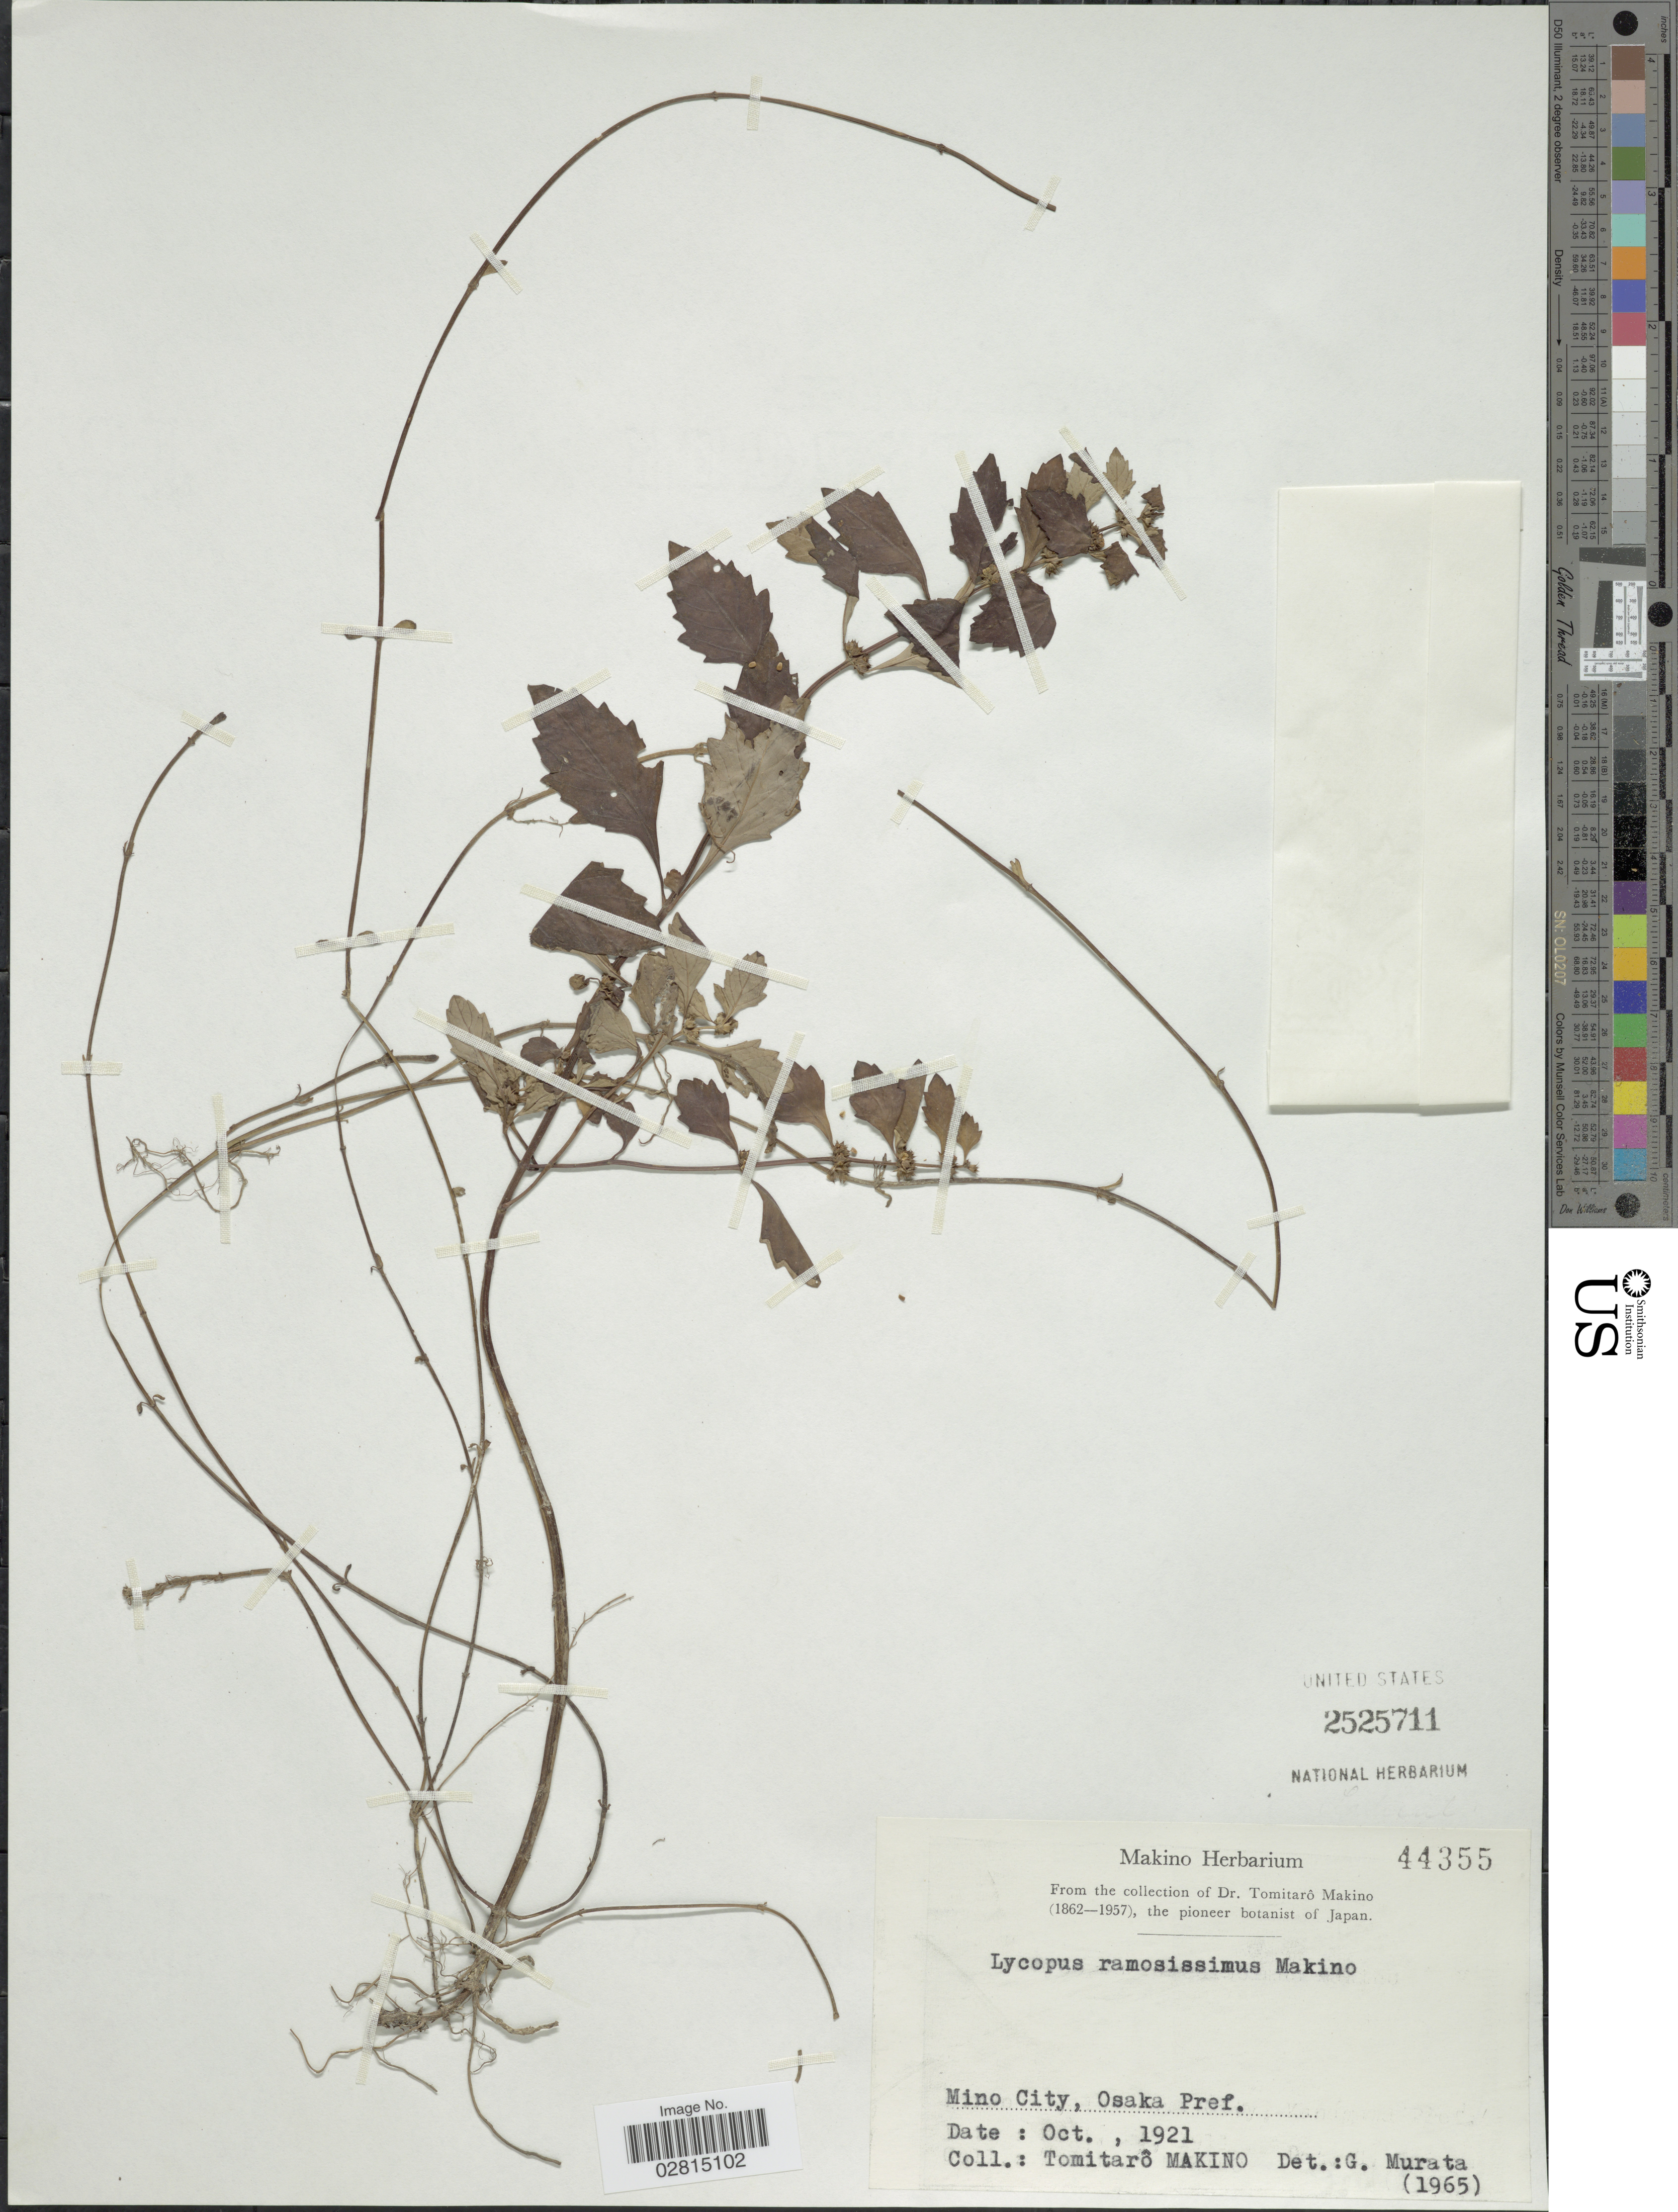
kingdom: Plantae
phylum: Tracheophyta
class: Magnoliopsida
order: Lamiales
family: Lamiaceae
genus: Lycopus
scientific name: Lycopus cavaleriei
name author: H. Lév.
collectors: T. Makino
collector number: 44355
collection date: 1921-10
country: Japan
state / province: Osaka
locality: Mino City, Osaka Pref.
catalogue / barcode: US 2525711